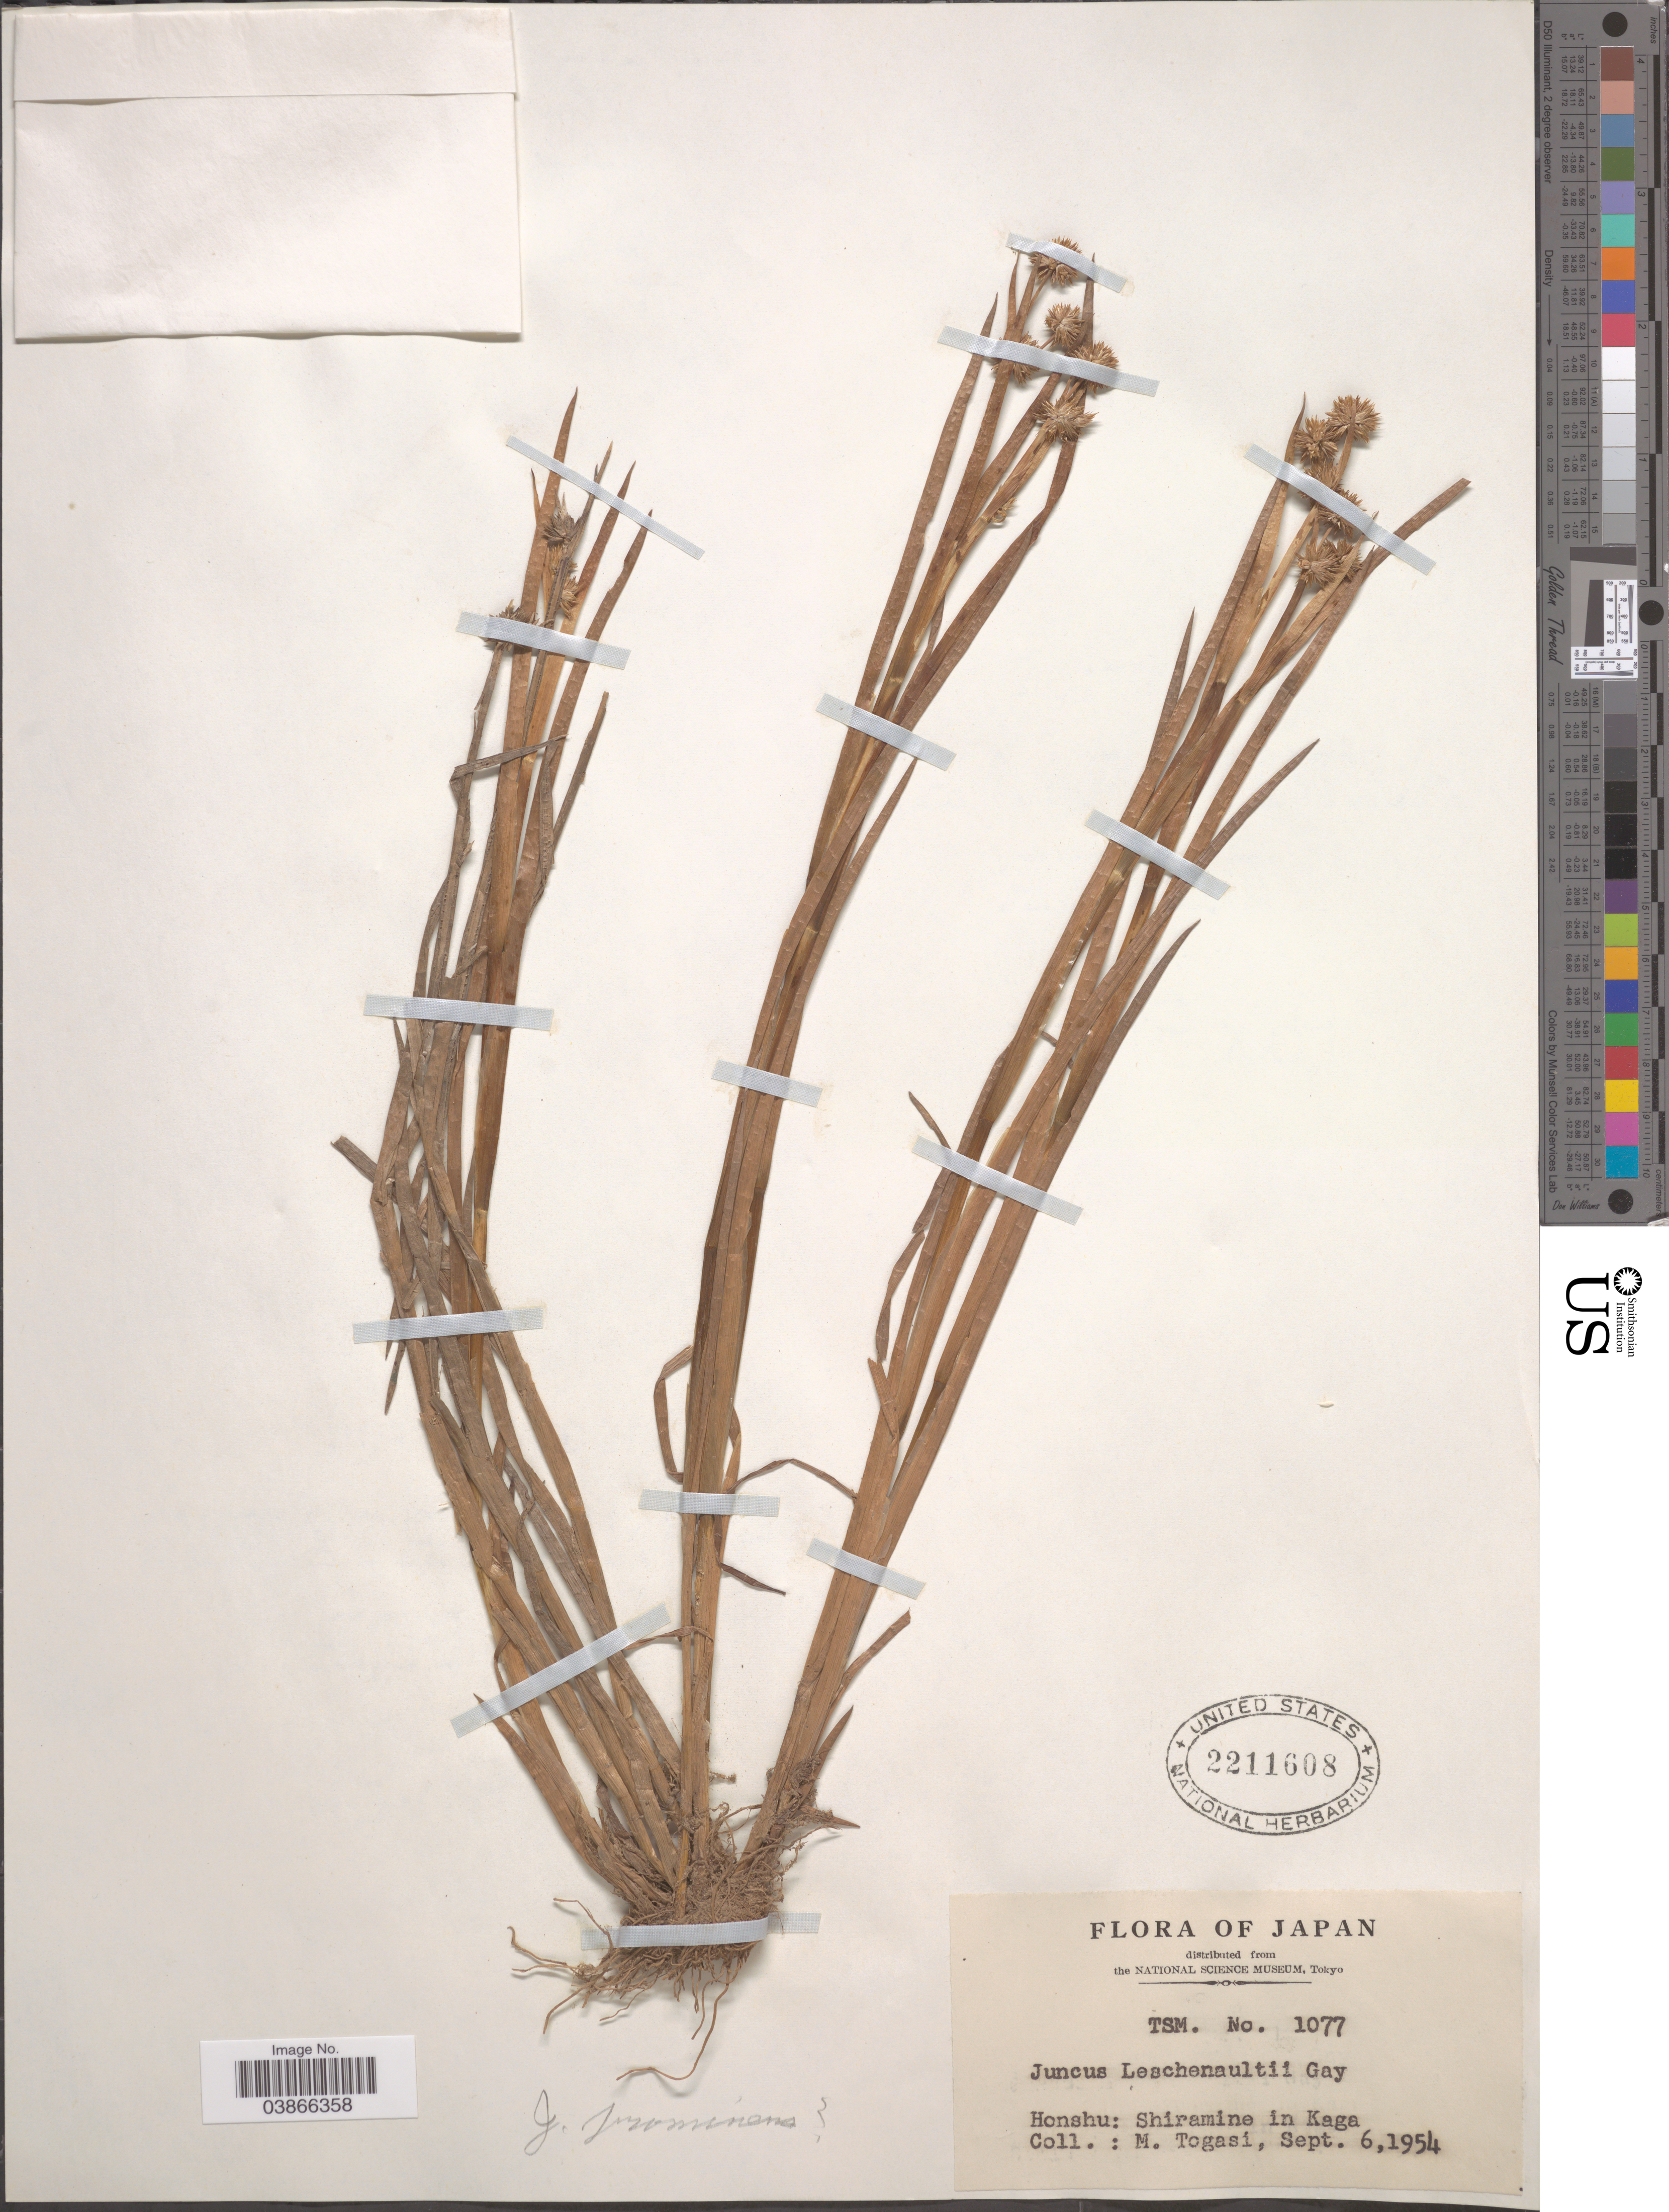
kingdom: Plantae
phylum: Tracheophyta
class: Liliopsida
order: Poales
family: Juncaceae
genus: Juncus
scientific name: Juncus prominens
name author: (Buchenau) Miyabe & Kudô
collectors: M. Togasi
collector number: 1077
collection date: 1954-09-06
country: Japan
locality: Honshu: Shiramine in Kaga.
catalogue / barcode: US 2211608